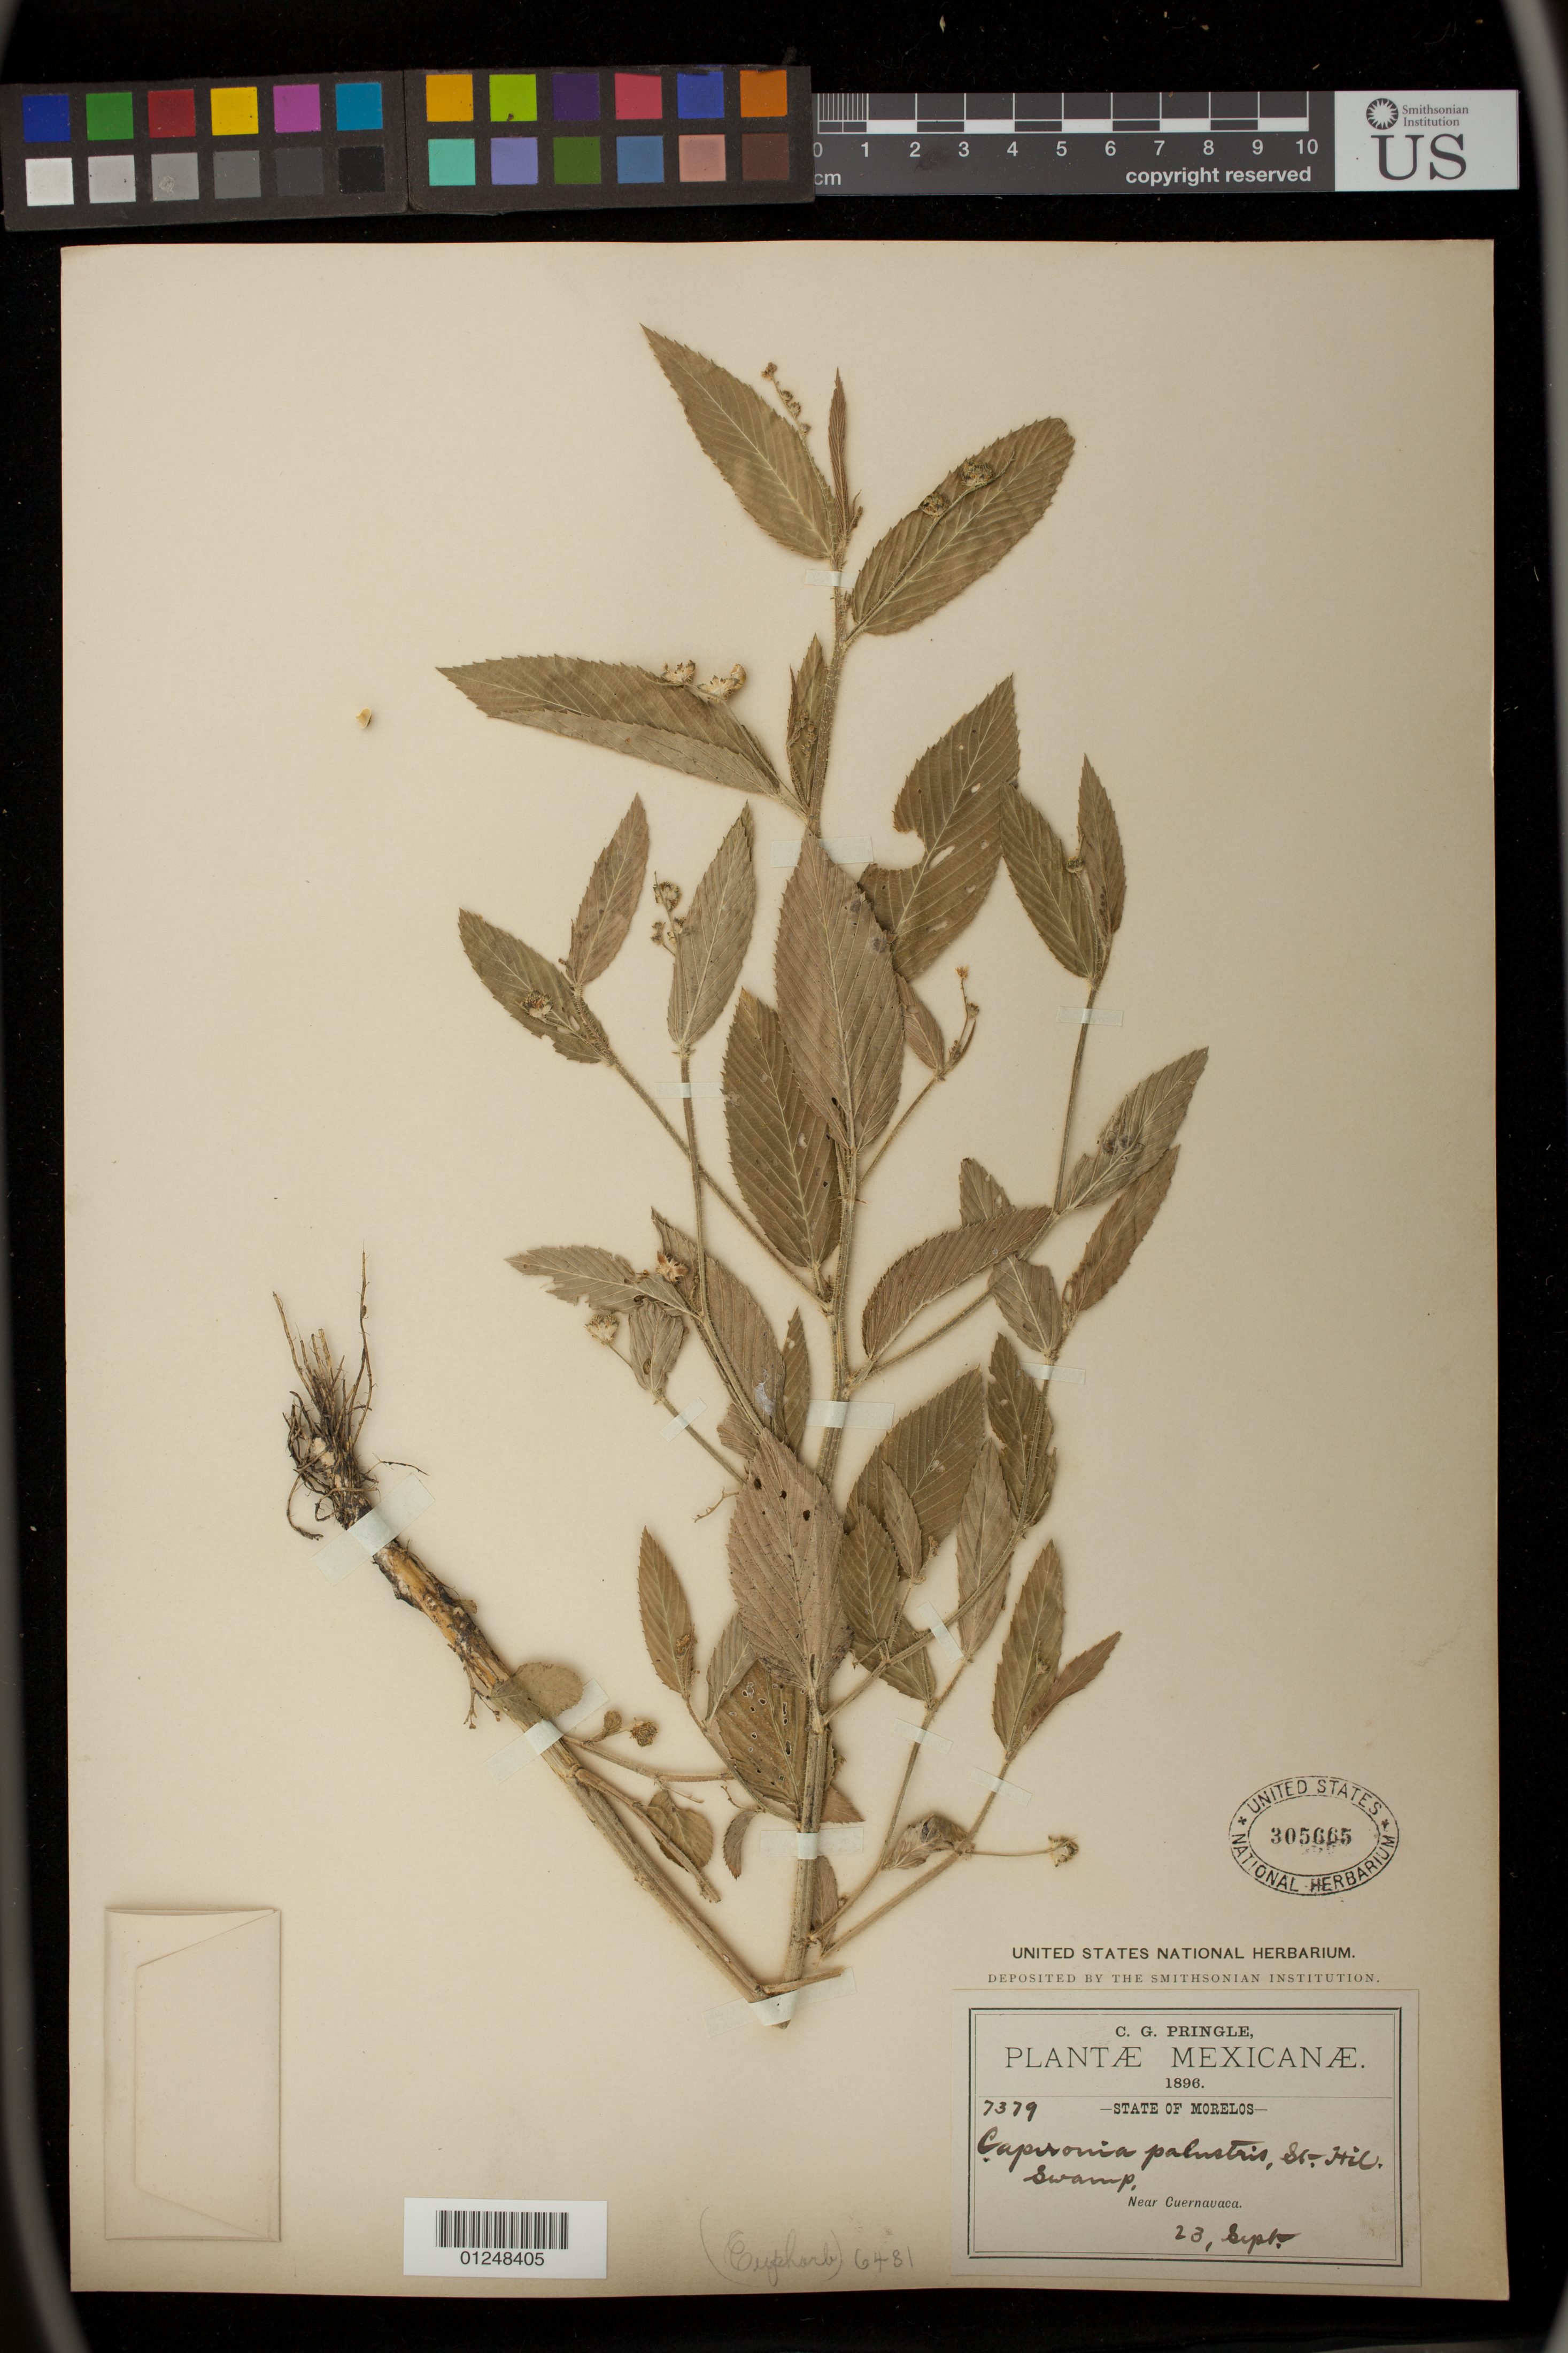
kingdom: Plantae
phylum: Tracheophyta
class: Magnoliopsida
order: Malpighiales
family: Euphorbiaceae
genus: Caperonia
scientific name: Caperonia palustris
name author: (L.) A. St.-Hil.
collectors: C. G. Pringle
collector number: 7379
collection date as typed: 23 Sep 1896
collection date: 1896-09-23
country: Mexico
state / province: Morelos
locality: Near Cuernavaca.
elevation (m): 1585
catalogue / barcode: US 305665